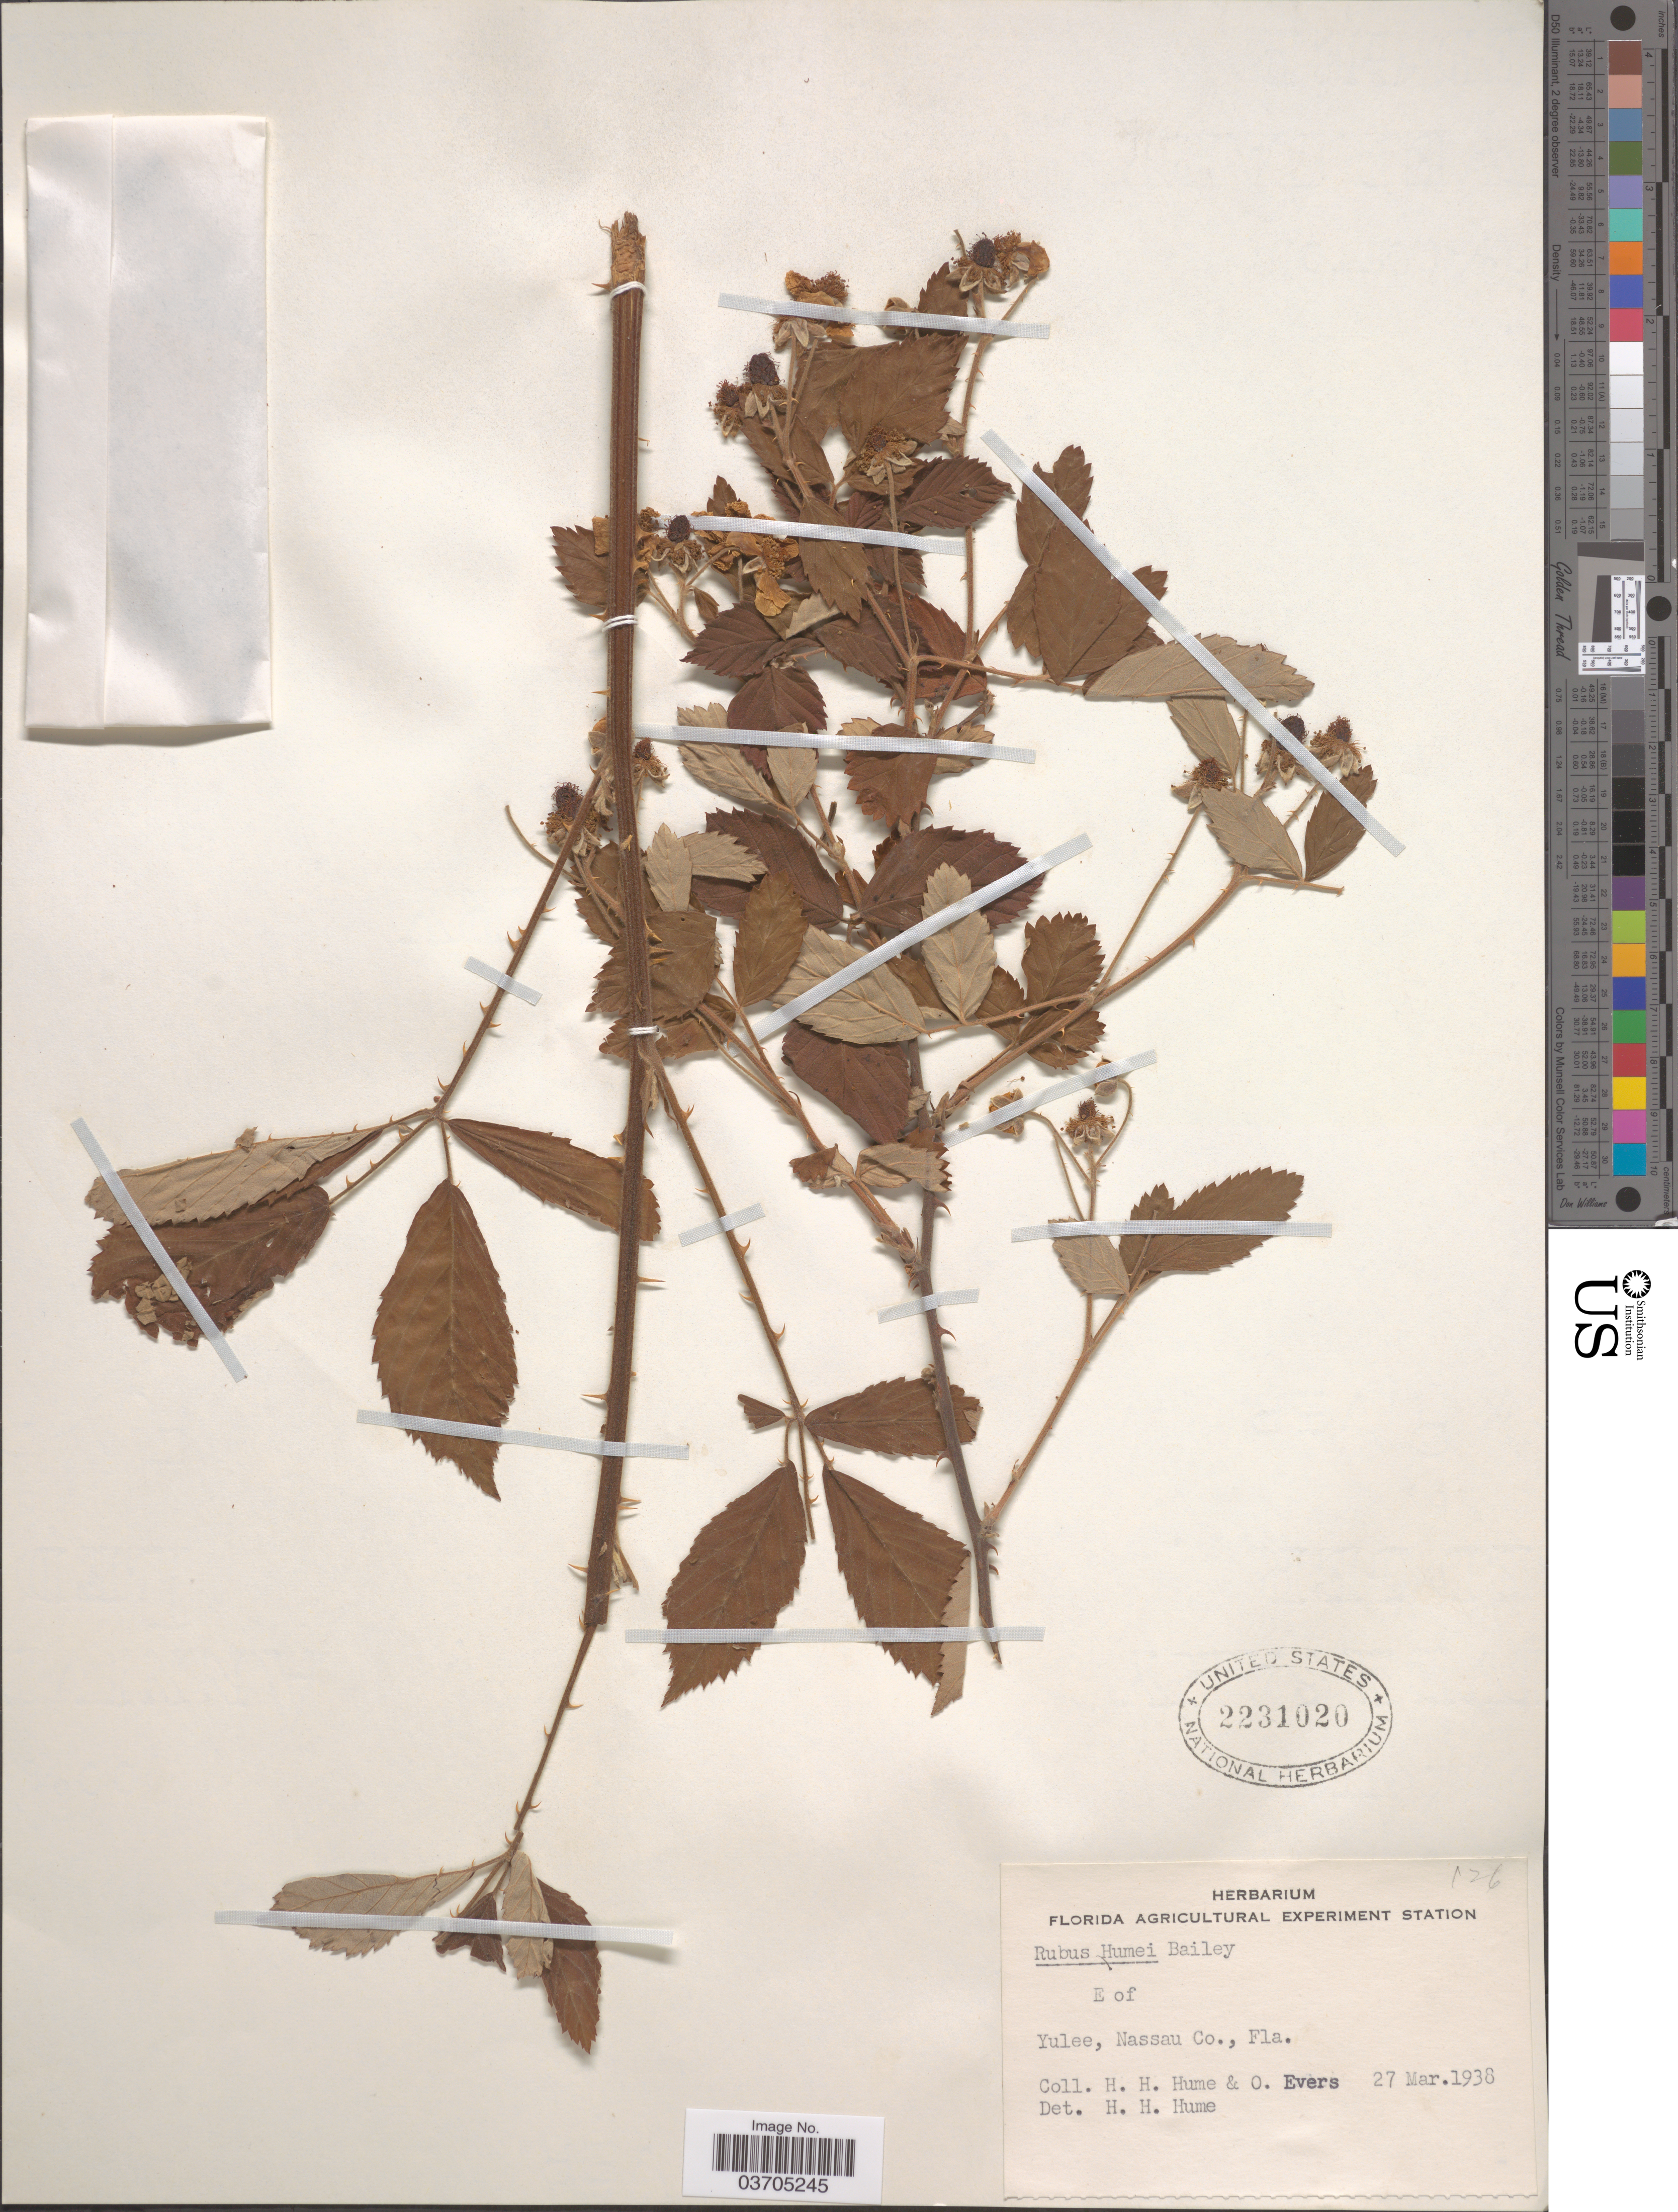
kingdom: Plantae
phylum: Tracheophyta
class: Magnoliopsida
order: Rosales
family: Rosaceae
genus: Rubus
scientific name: Rubus humei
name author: L.H. Bailey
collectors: H. Hume & O. Evers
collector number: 126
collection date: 1938-03-27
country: United States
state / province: Florida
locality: E of Yulee, Nassau Co.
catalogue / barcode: US 2231020